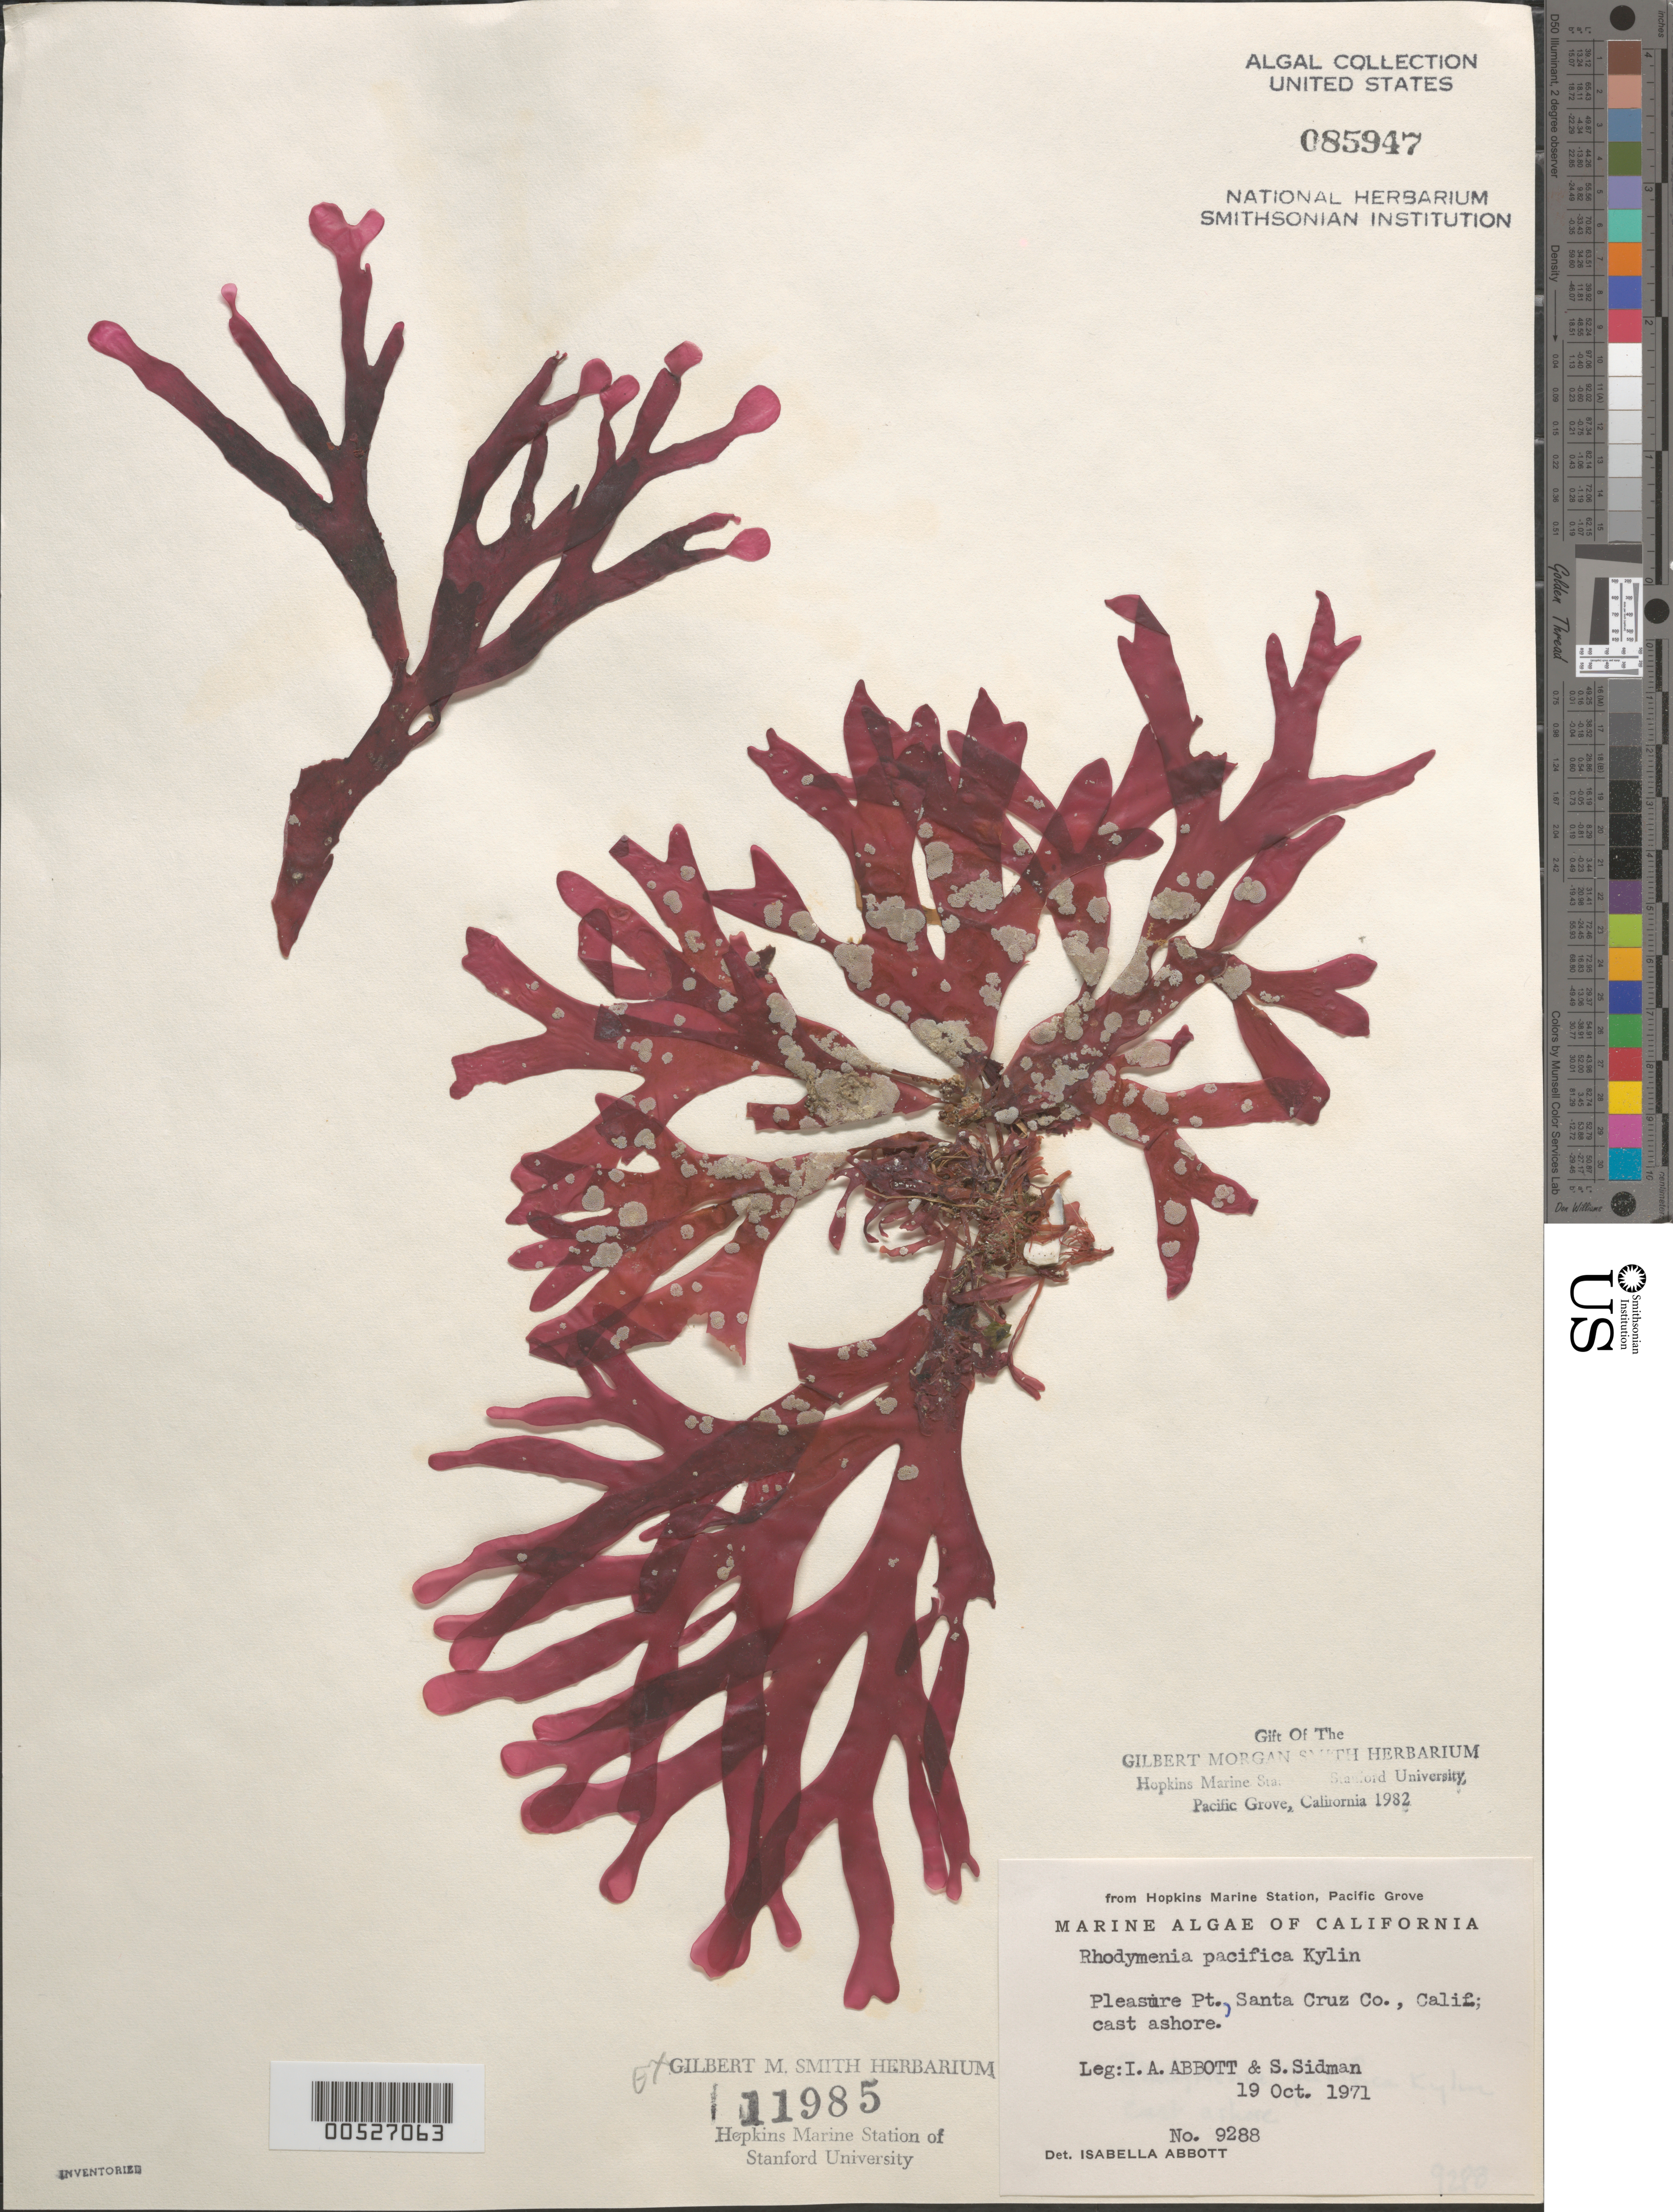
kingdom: Plantae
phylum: Rhodophyta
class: Florideophyceae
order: Rhodymeniales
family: Rhodymeniaceae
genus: Rhodymenia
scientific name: Rhodymenia pacifica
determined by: Abbott, Isabella A.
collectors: I. A. Abbott & S. Sidman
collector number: IAA 9288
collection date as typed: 19 Oct 1971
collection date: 1971-10-19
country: United States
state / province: California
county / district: Santa Cruz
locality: Pleasure Point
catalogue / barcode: US 85947